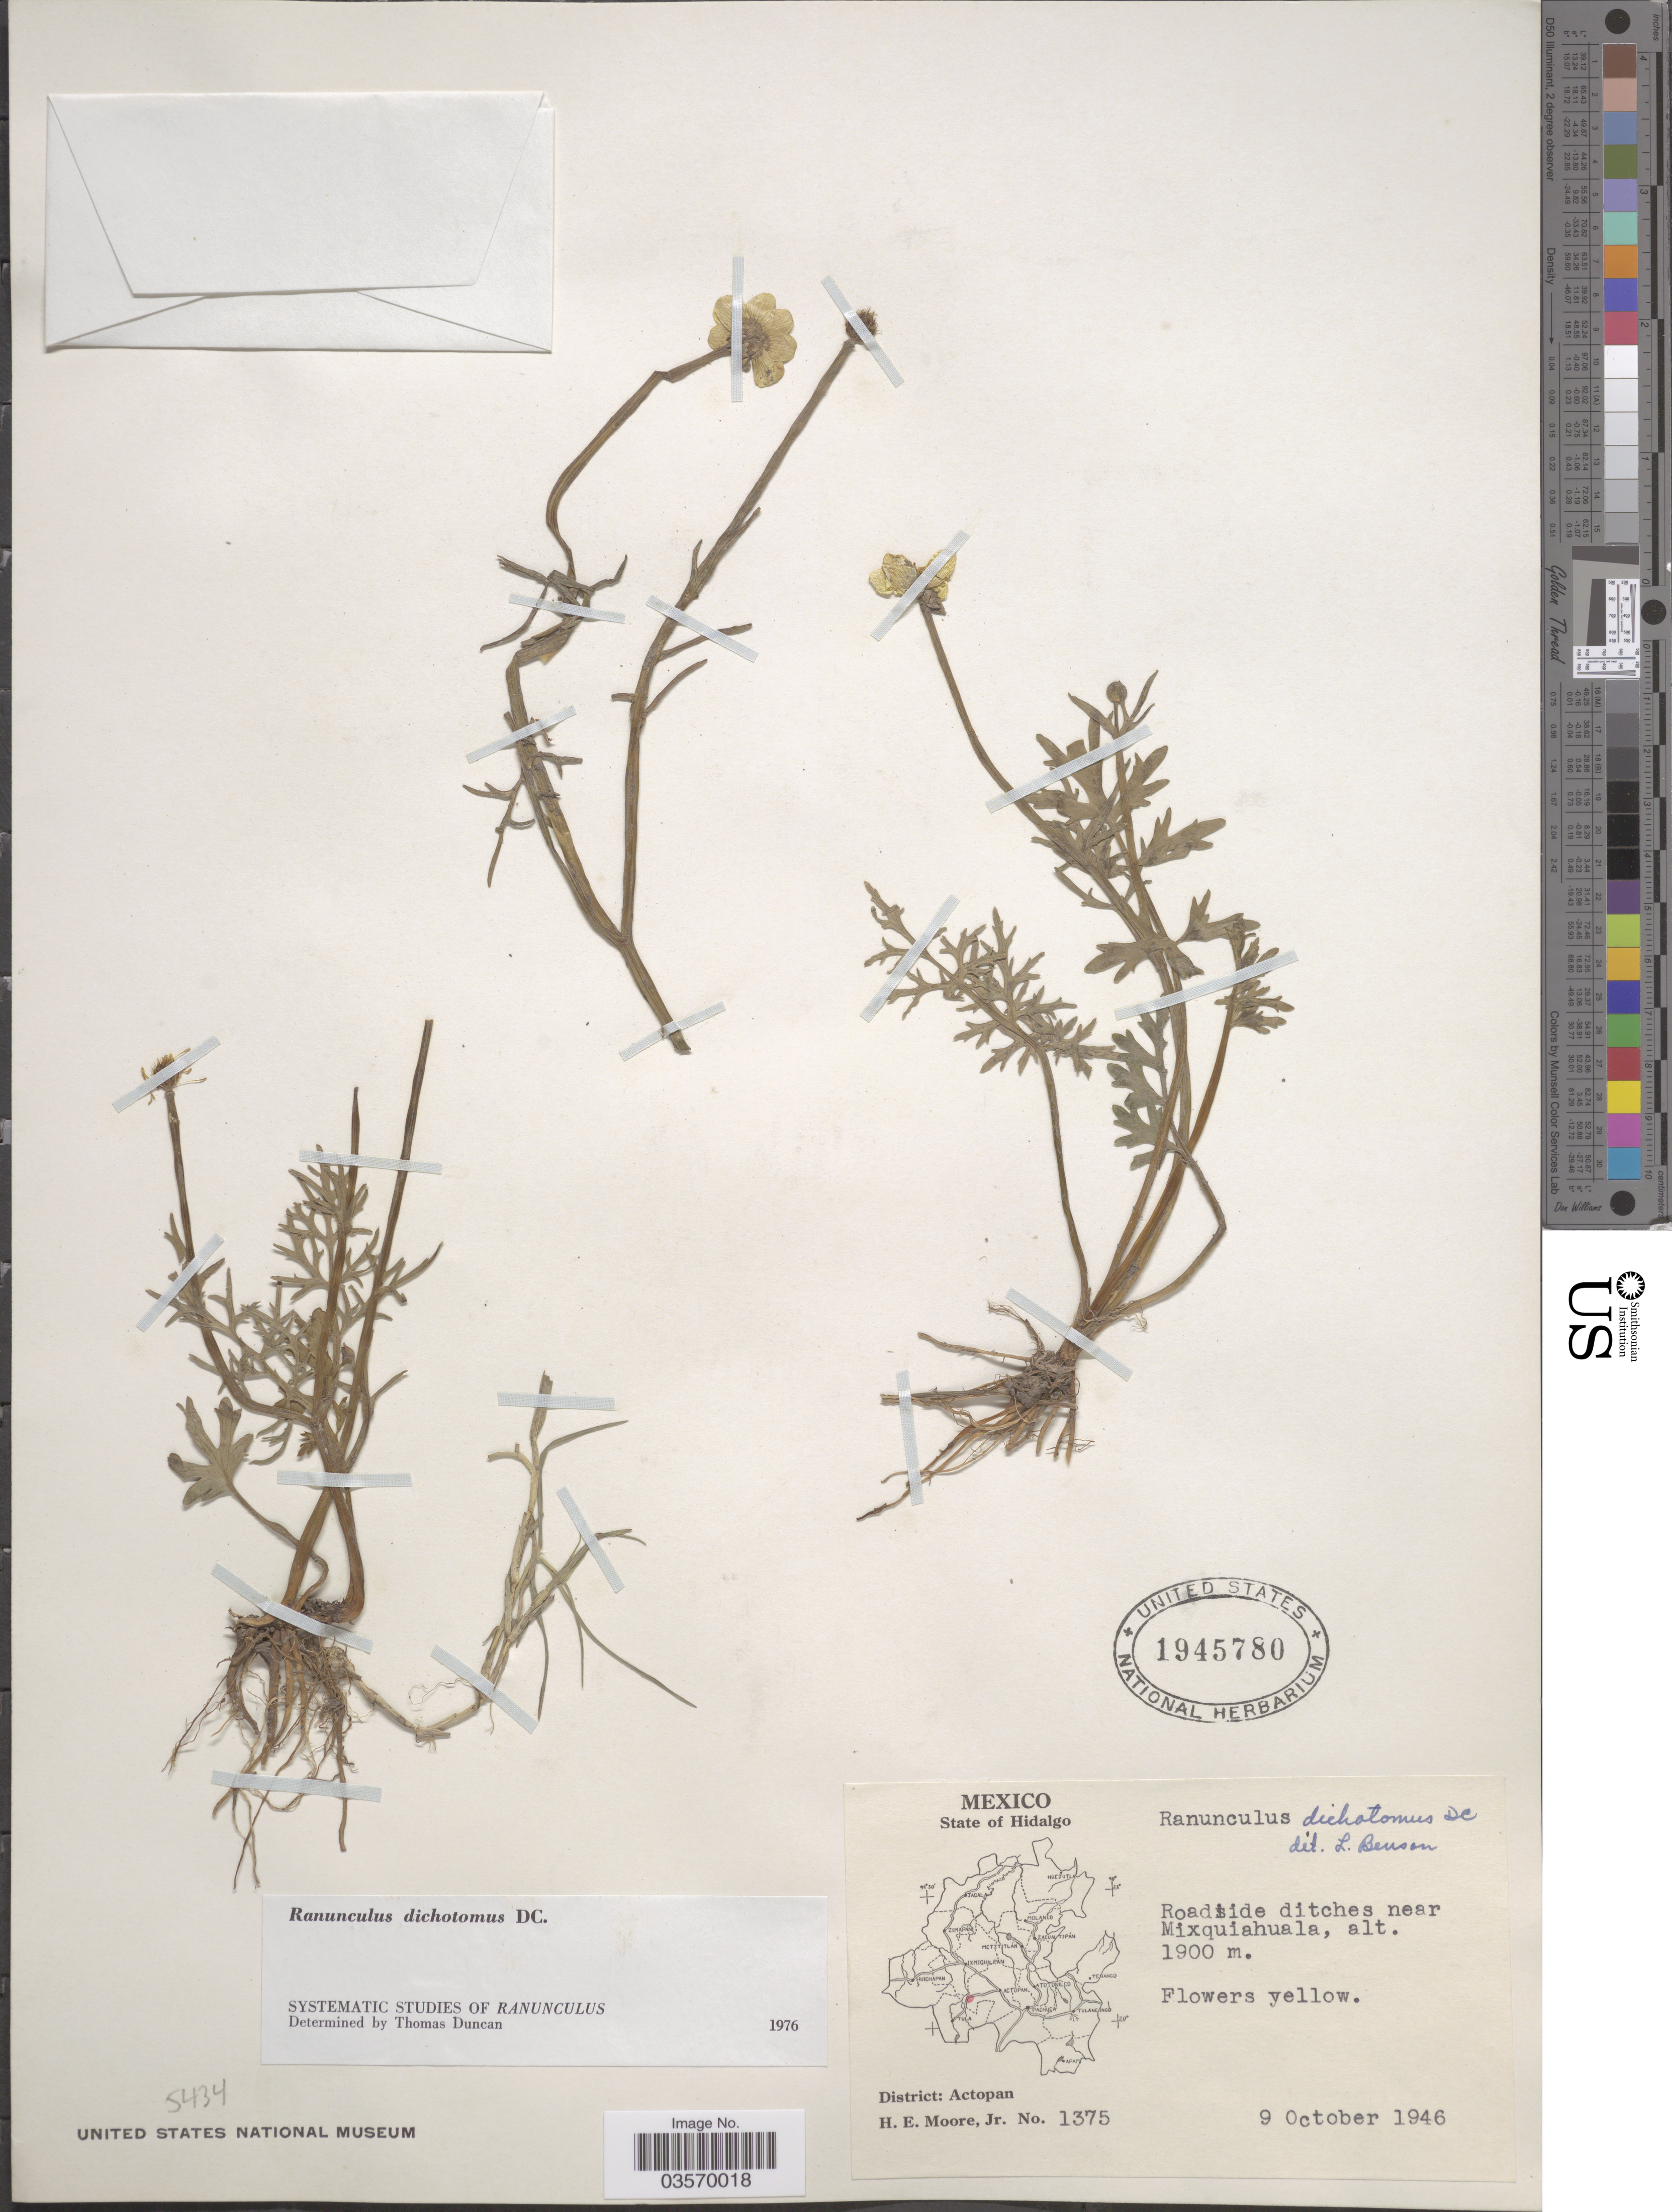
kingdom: Plantae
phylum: Tracheophyta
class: Magnoliopsida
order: Ranunculales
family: Ranunculaceae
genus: Ranunculus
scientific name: Ranunculus dichotomus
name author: Moc. & Sessé ex DC.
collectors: H. Moore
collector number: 1375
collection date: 1946-10-09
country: Mexico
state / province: Hidalgo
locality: Roadside ditches near Mixquiahuala. District: Actopan.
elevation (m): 1900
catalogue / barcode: US 1945780